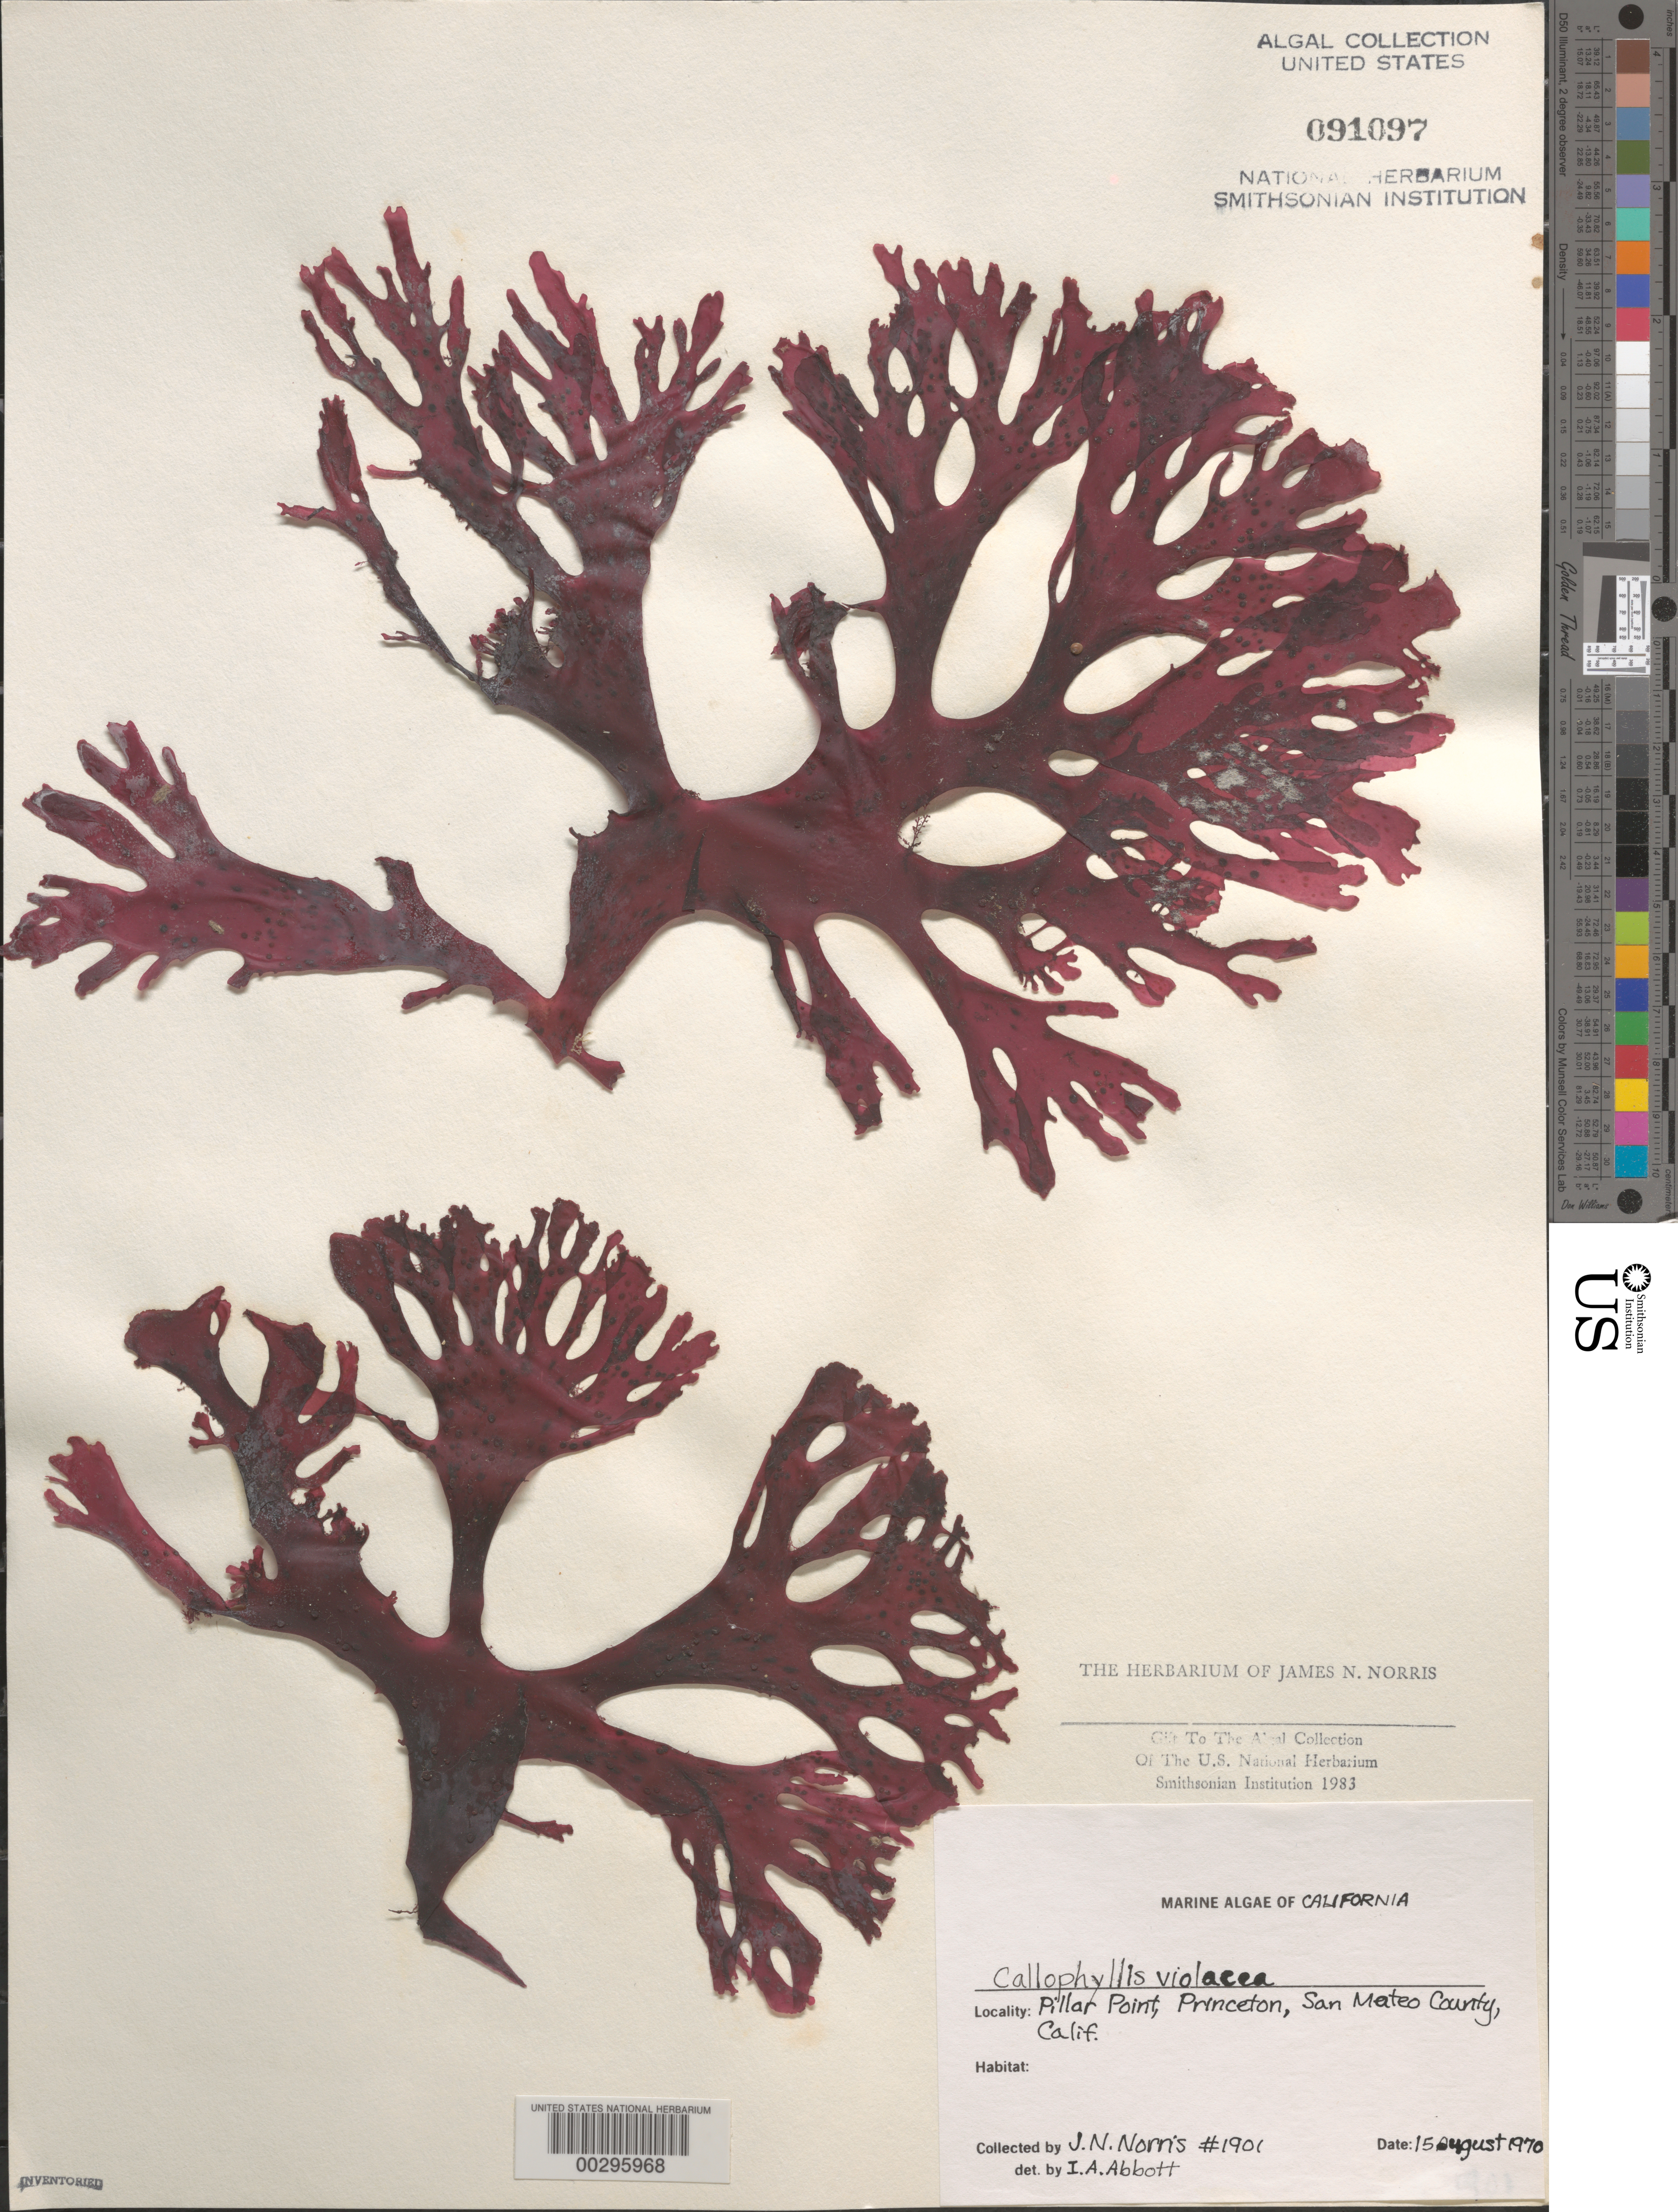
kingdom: Plantae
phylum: Rhodophyta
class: Florideophyceae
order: Gigartinales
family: Kallymeniaceae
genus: Callophyllis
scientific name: Callophyllis violacea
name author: J. Agardh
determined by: Abbott, Isabella A.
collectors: J. N. Norris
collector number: JN-1901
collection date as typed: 15 Aug 1970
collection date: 1970-08-15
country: United States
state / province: California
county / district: San Mateo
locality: Pillar Point, Princeton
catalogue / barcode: US 91097